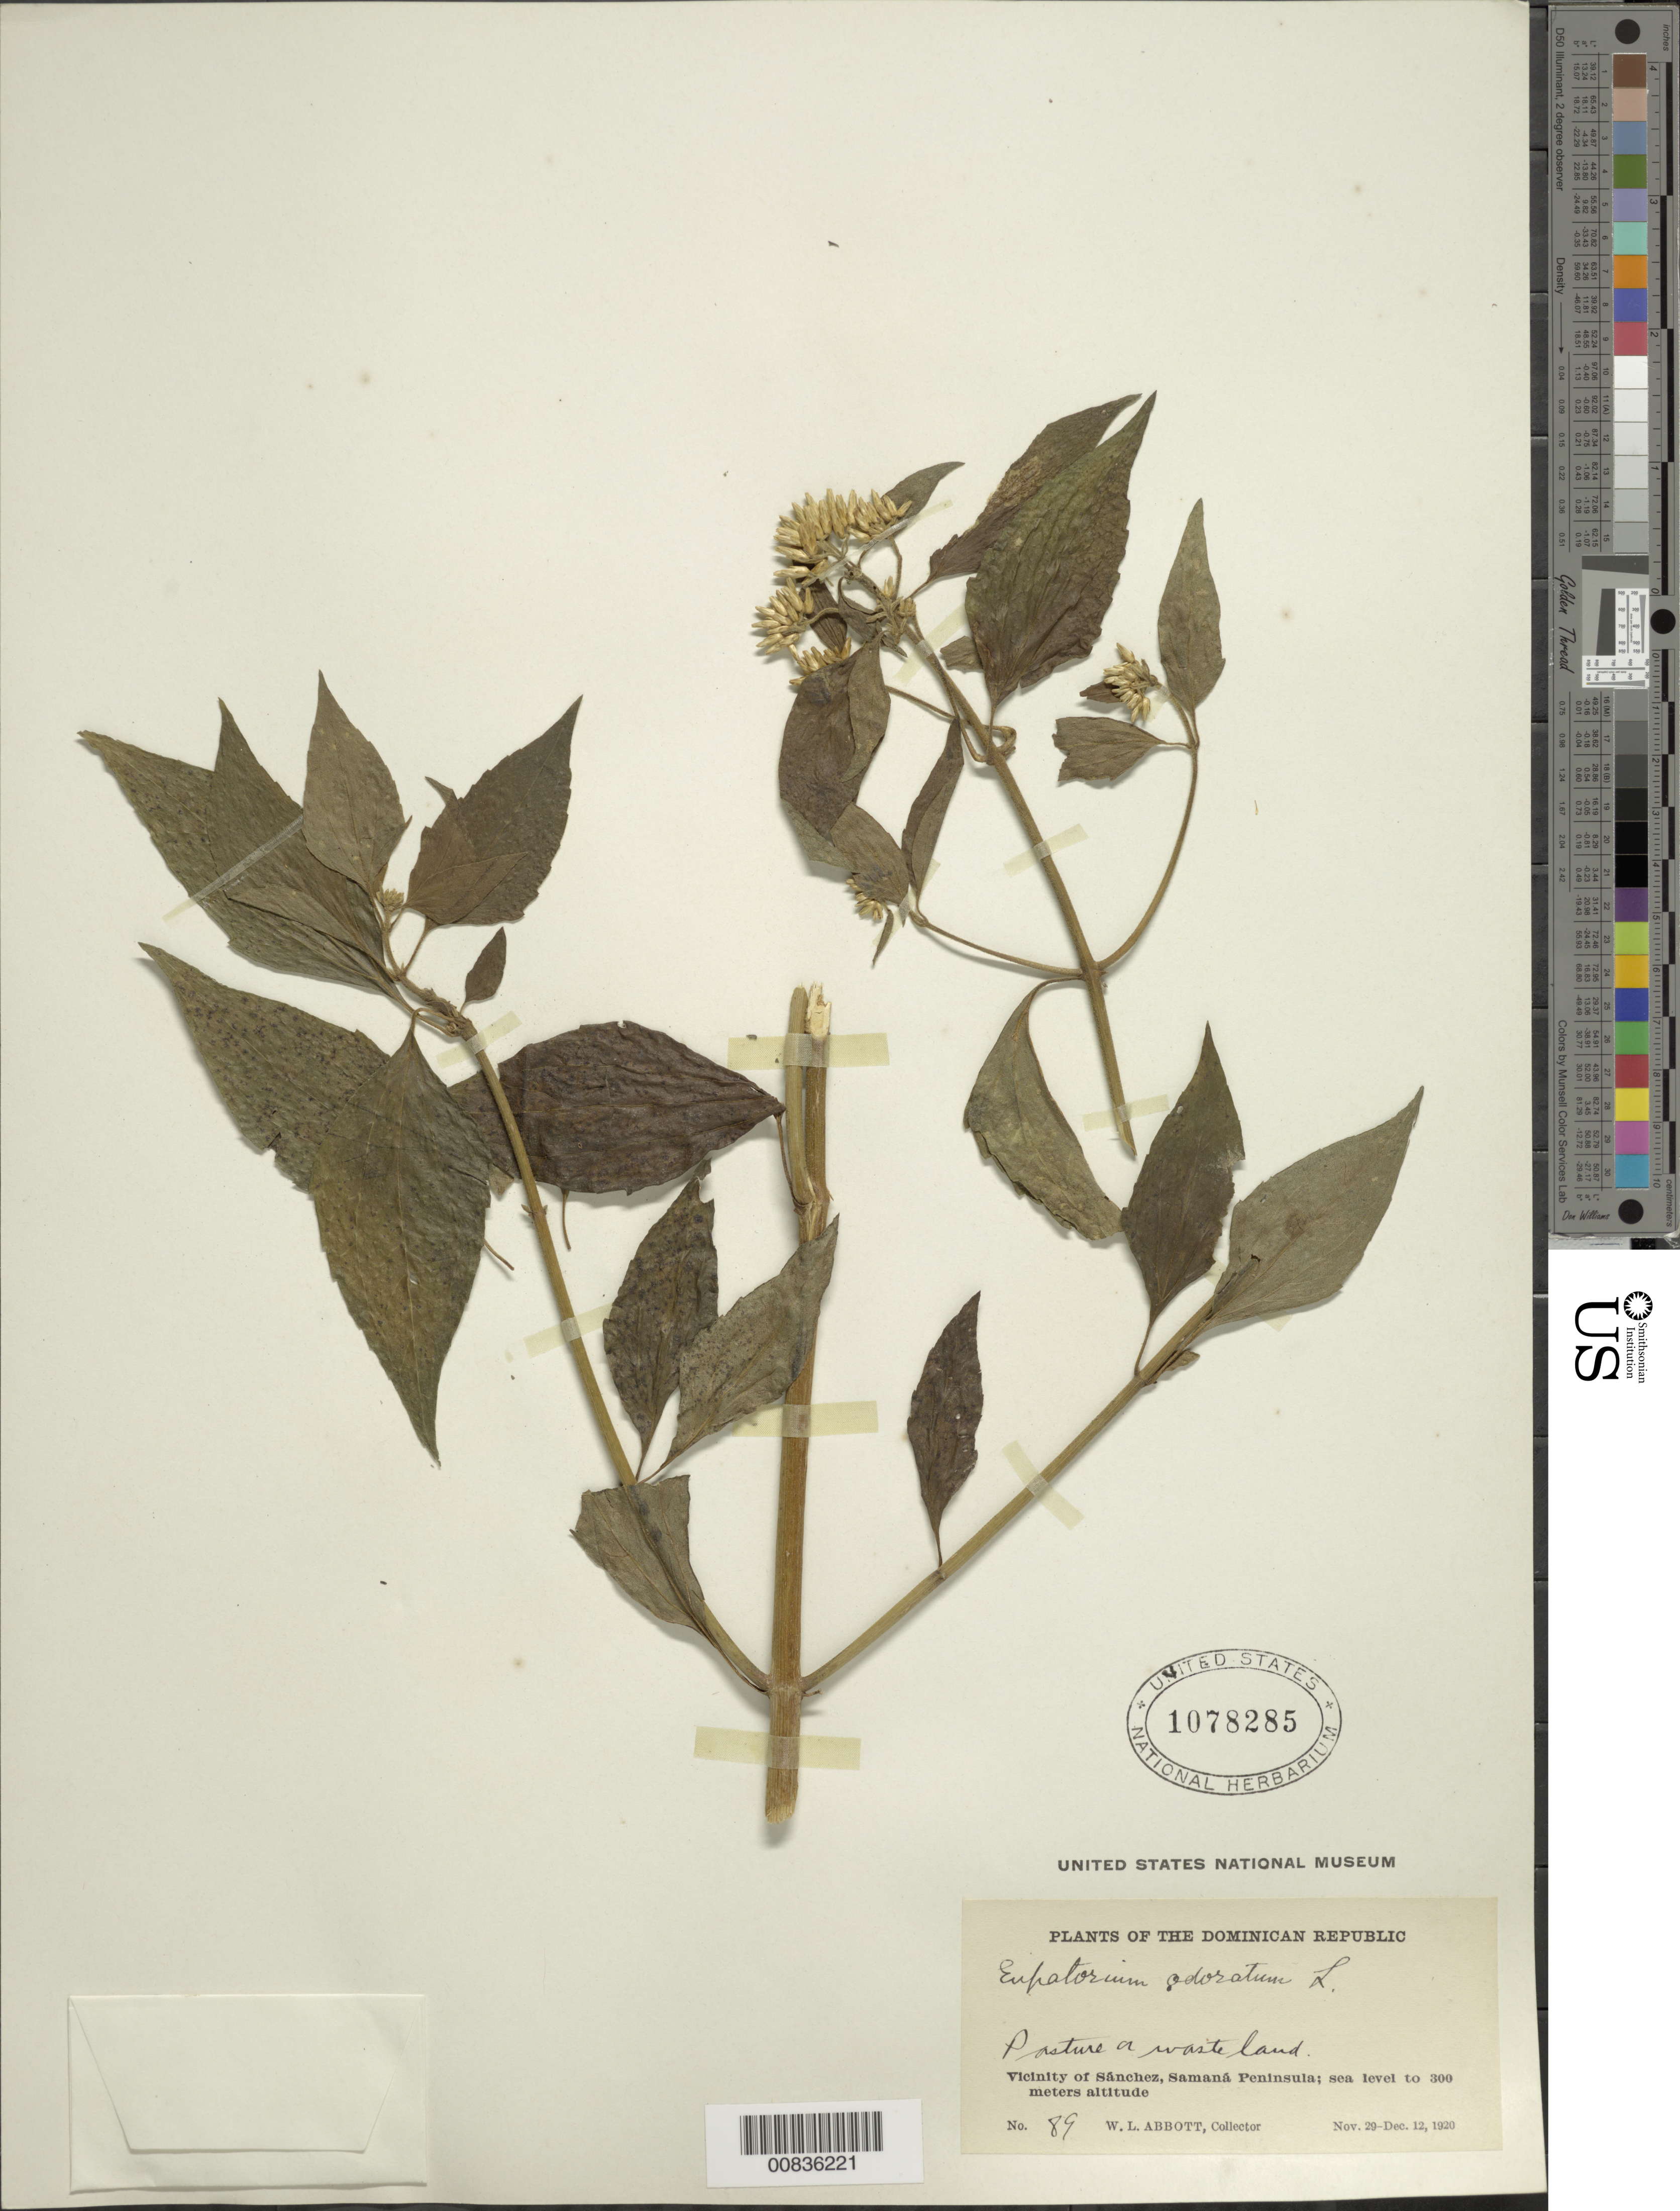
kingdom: Plantae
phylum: Tracheophyta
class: Magnoliopsida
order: Asterales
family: Asteraceae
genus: Chromolaena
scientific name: Chromolaena odorata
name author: (L.) R.M. King & H. Rob.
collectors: W. L. Abbott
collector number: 89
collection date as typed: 29 Nov 1920 to 12 Dec 1920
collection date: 1920-11-29/1920-12-12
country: Dominican Republic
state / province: Samana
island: Hispaniola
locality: Vicinity of Sánchez, Samaná Peninsula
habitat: Pasture or wasteland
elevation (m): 0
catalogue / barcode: US 1078285